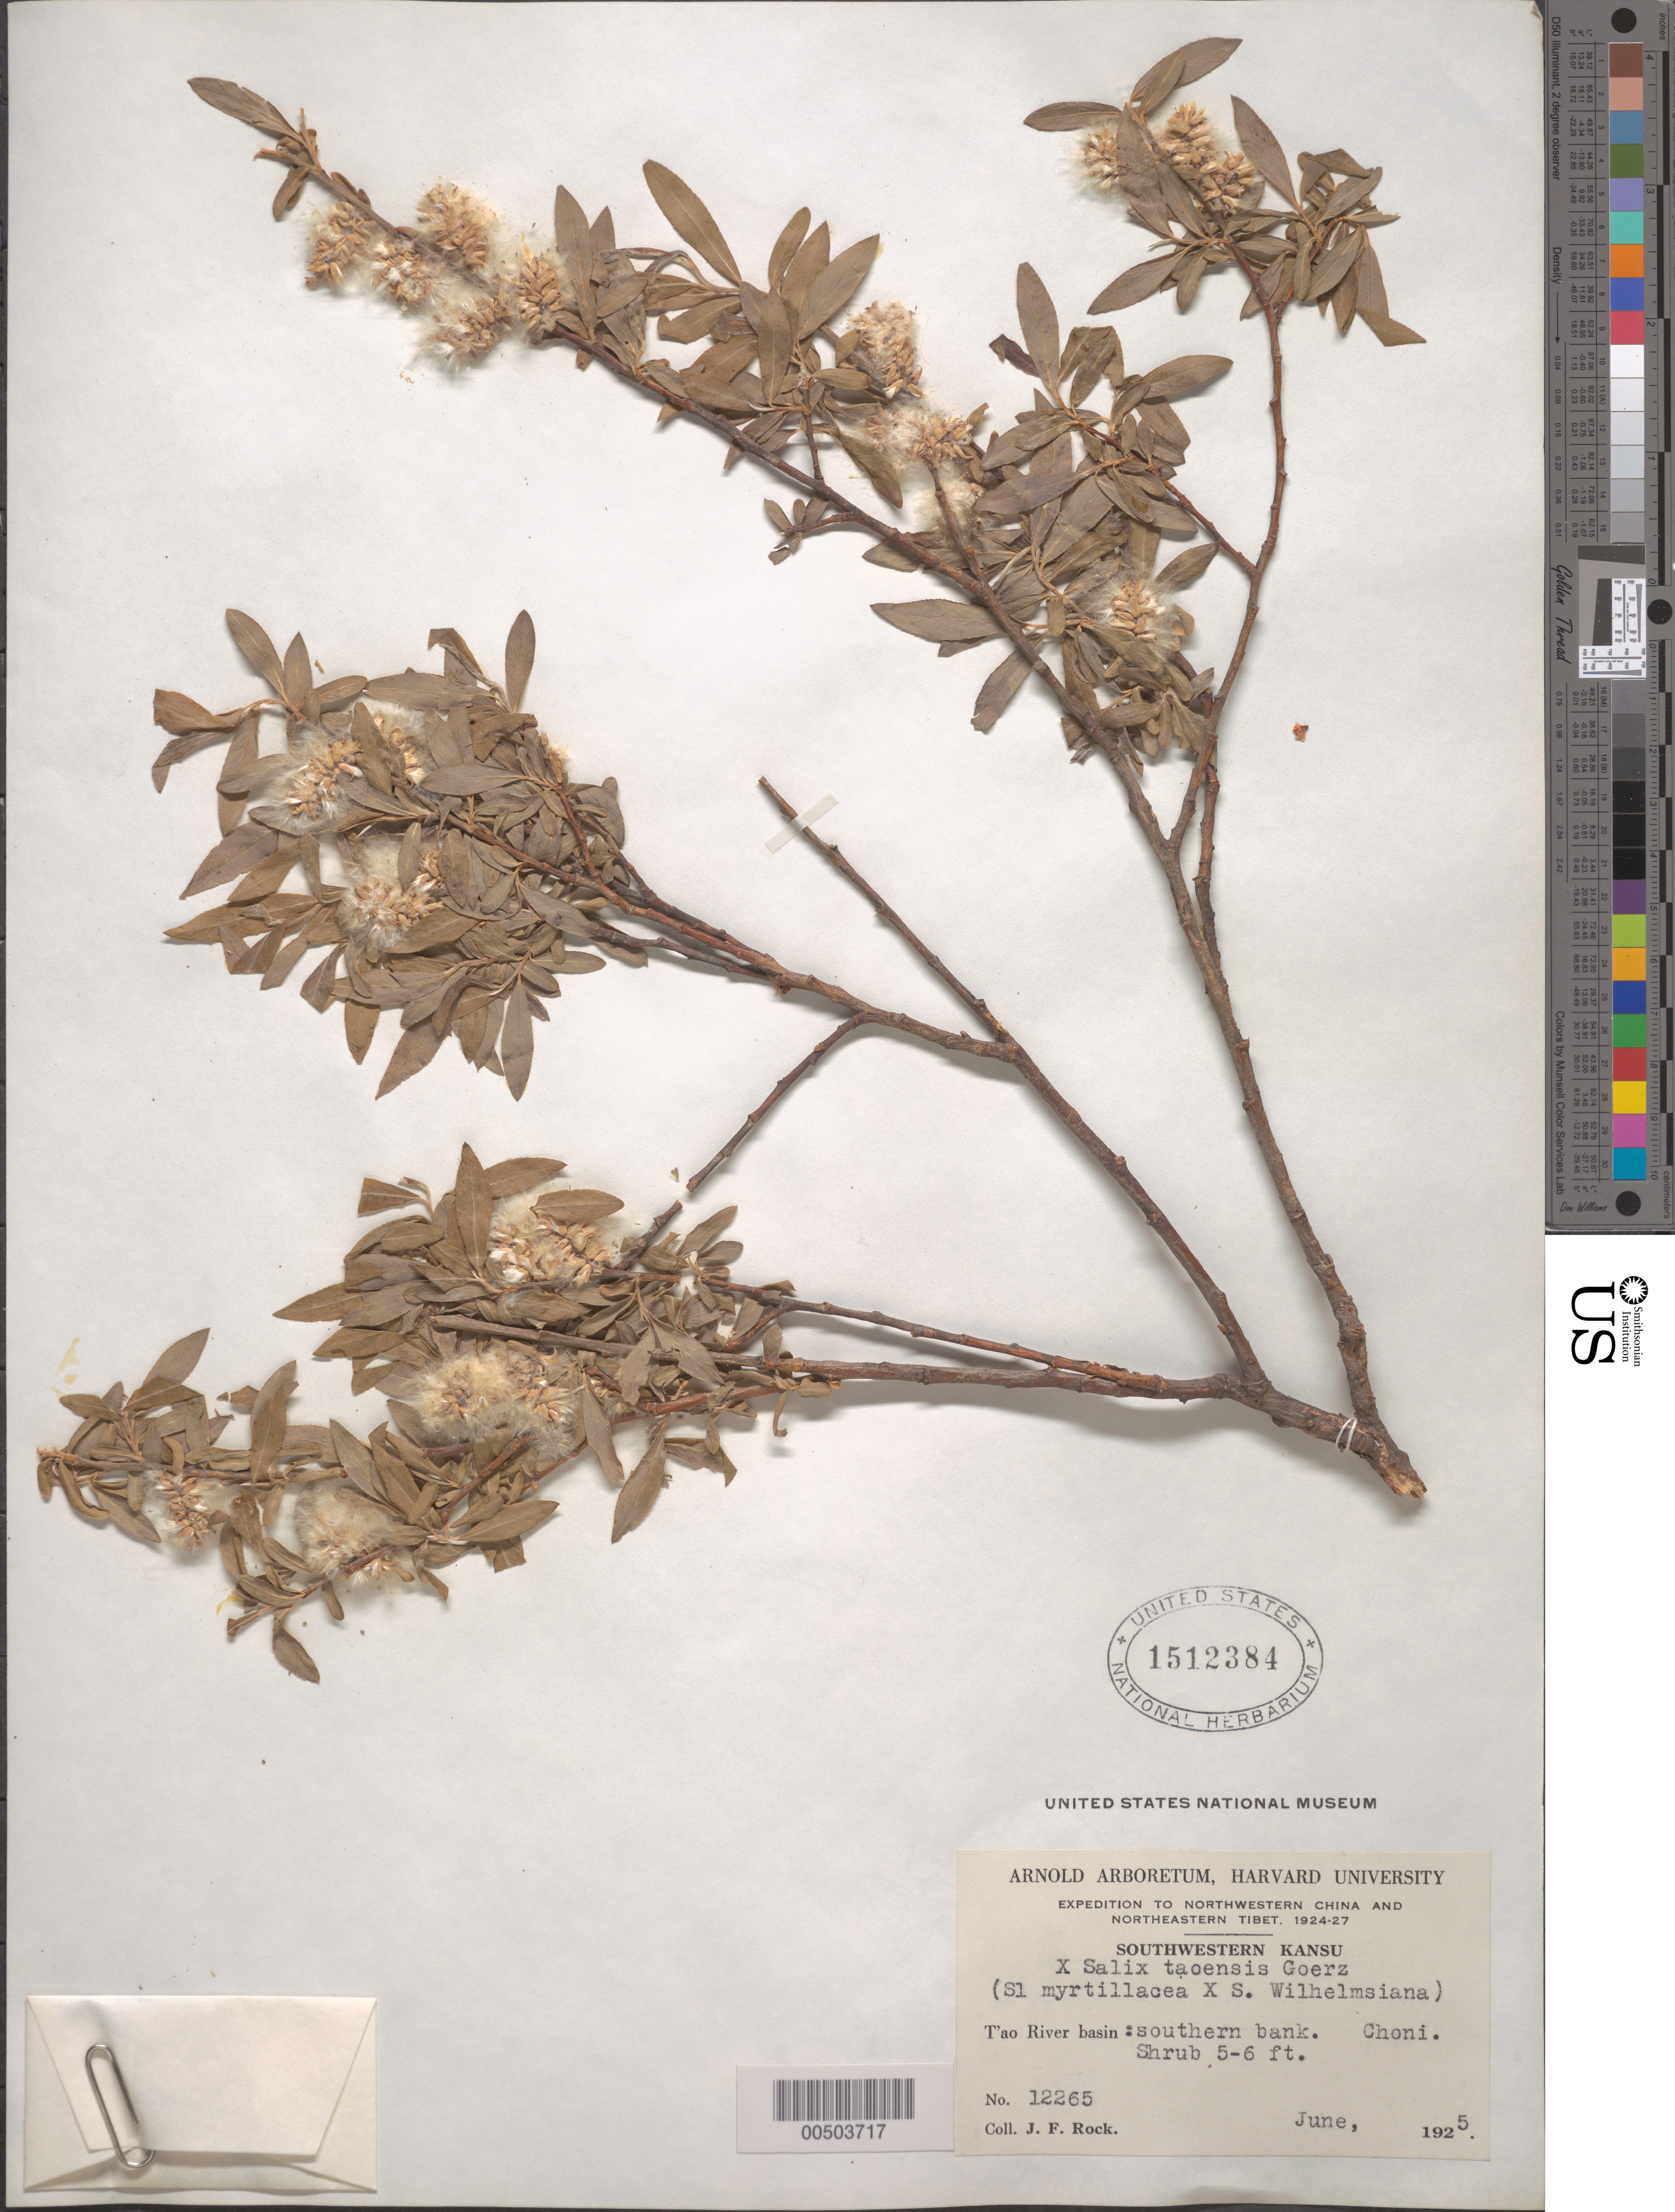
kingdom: Plantae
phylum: Tracheophyta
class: Magnoliopsida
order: Malpighiales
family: Salicaceae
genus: Salix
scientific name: Salix taoensis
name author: Goerz in Rehder & Kobuski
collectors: J. F. Rock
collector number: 12265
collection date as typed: Jun 1925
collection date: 1925-06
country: China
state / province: Gansu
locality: Tao River basin: southern bank. Choni.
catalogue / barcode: US 1512384